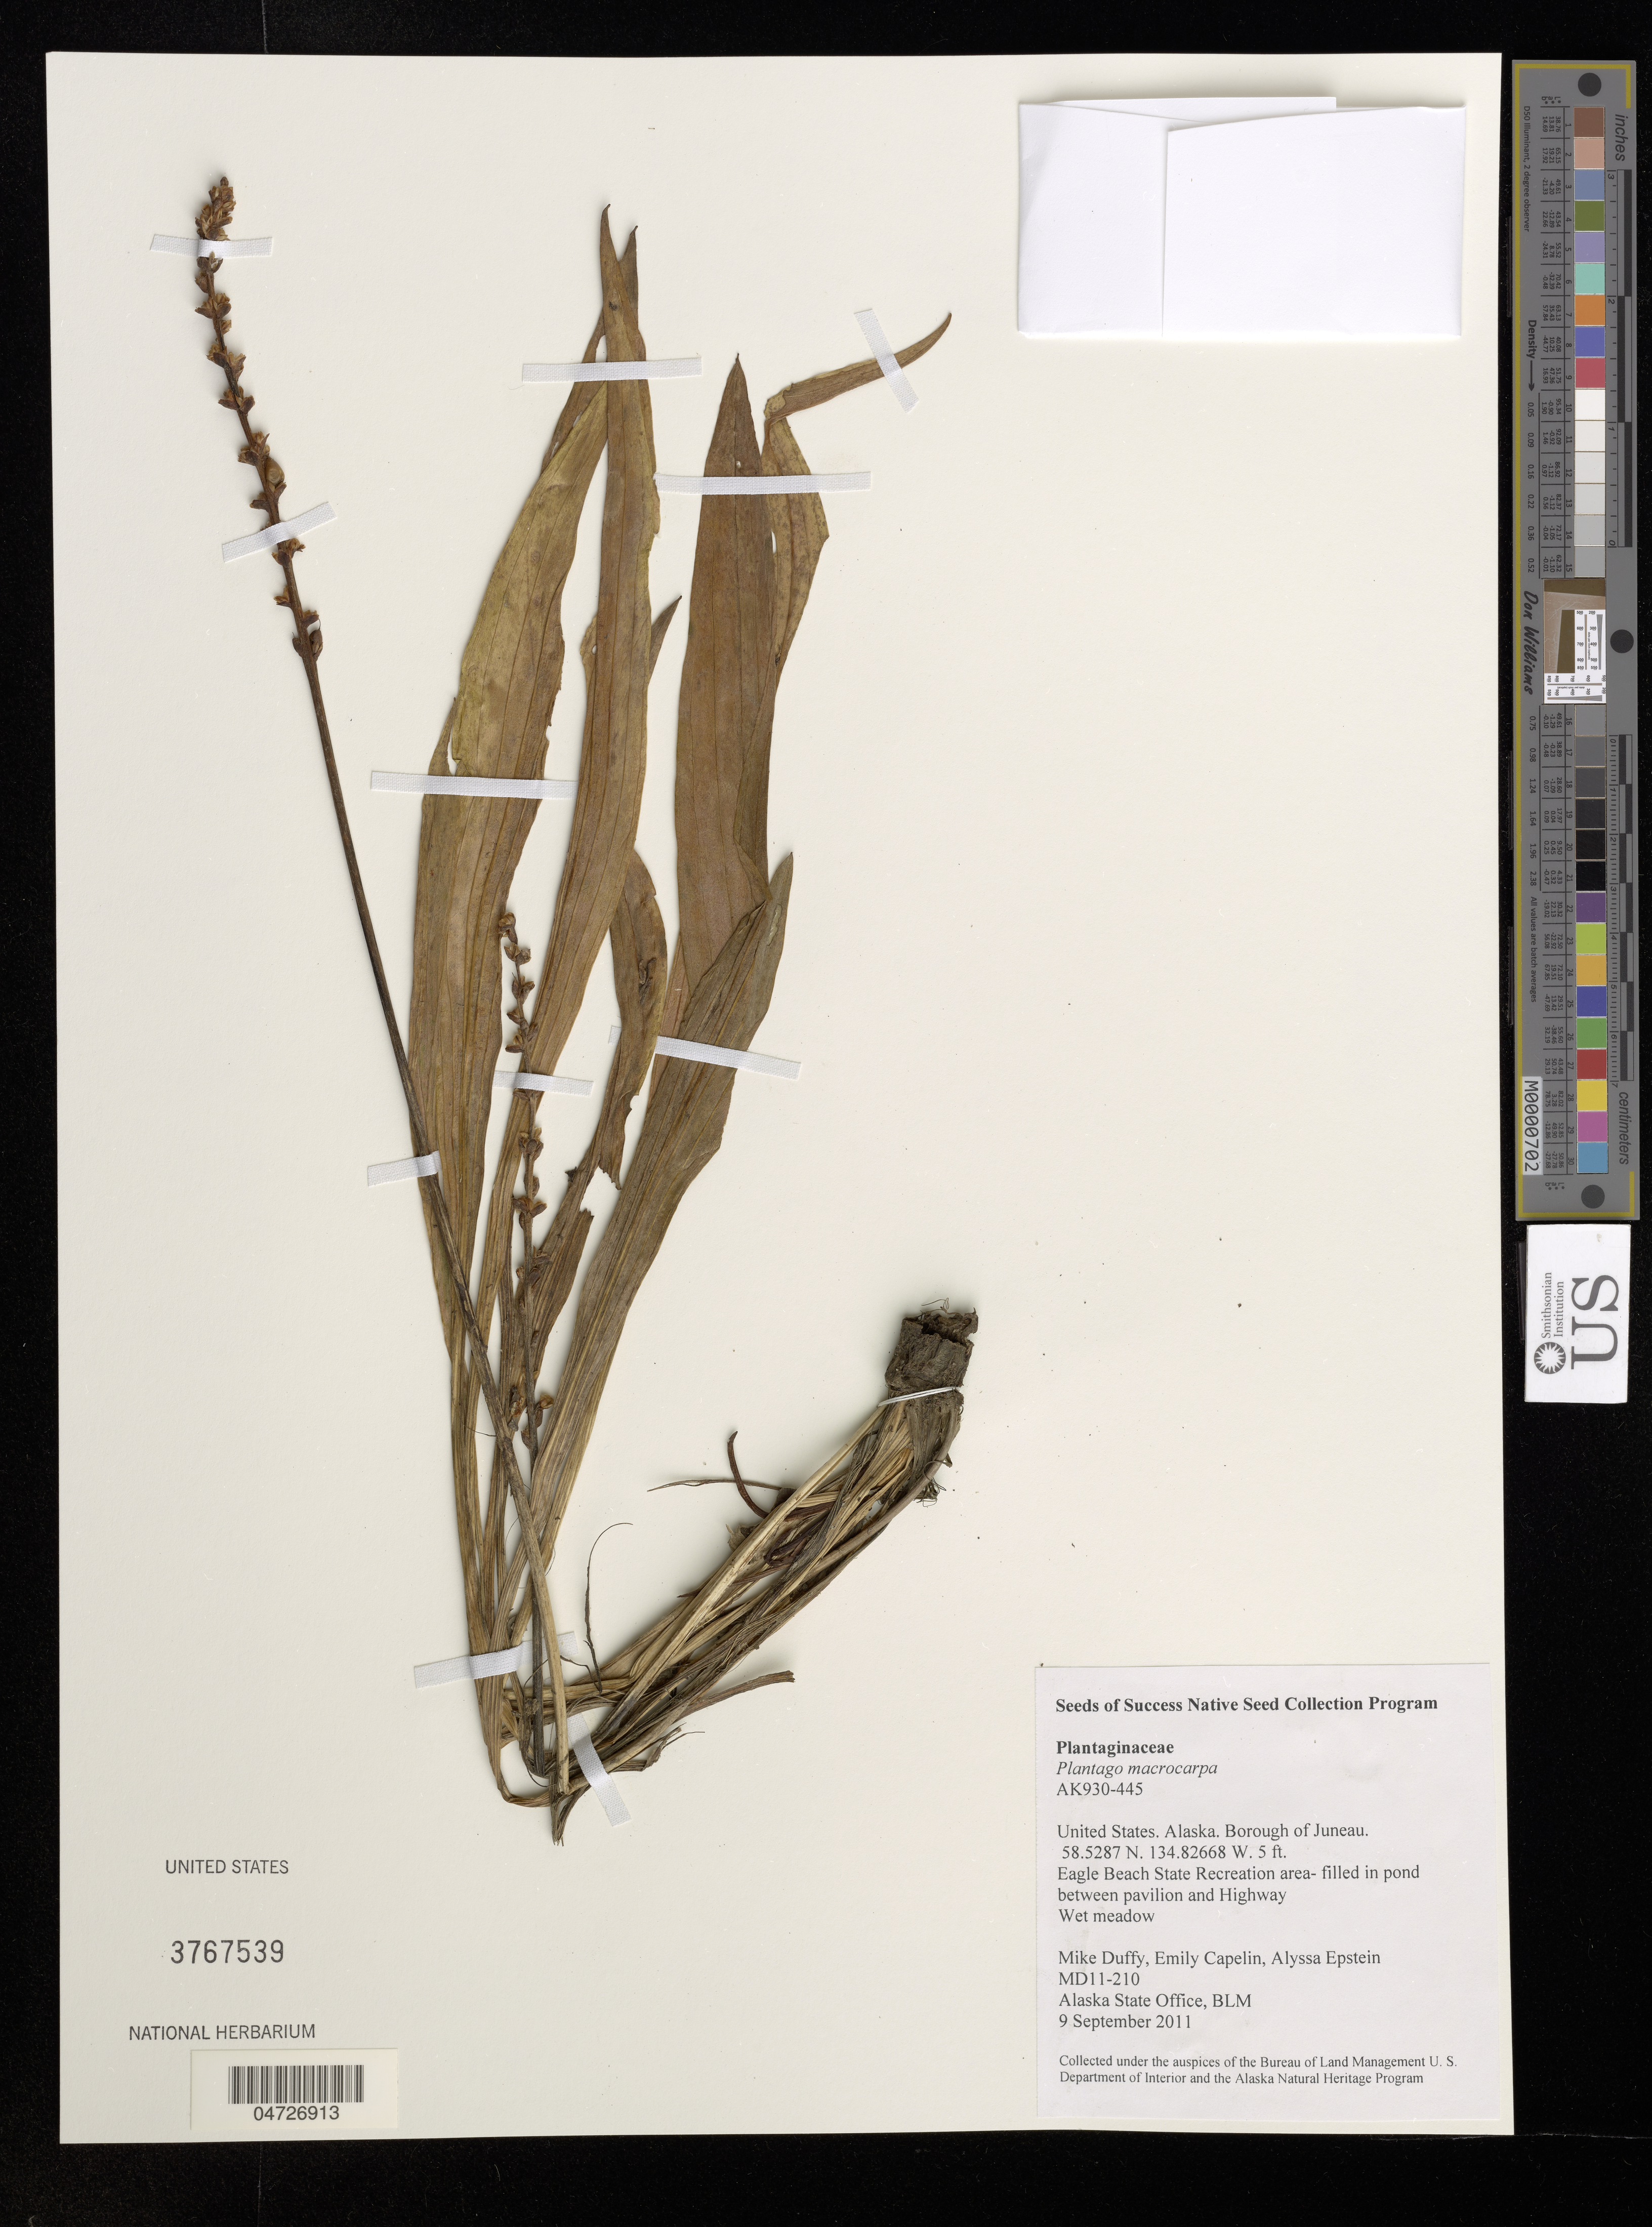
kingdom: Plantae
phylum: Tracheophyta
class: Magnoliopsida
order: Lamiales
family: Plantaginaceae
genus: Plantago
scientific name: Plantago macrocarpa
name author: Cham. & Schltdl.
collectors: M. Duffy, E. Capelin & A. Epstein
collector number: AK930-445/ MD11-210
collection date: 2011-09-09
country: United States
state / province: Alaska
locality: Borough of Juneau. Eagle Beach State Recreation area- filled in pond between pavilion and Highway. Wet meadow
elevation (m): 2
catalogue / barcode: US 3767539